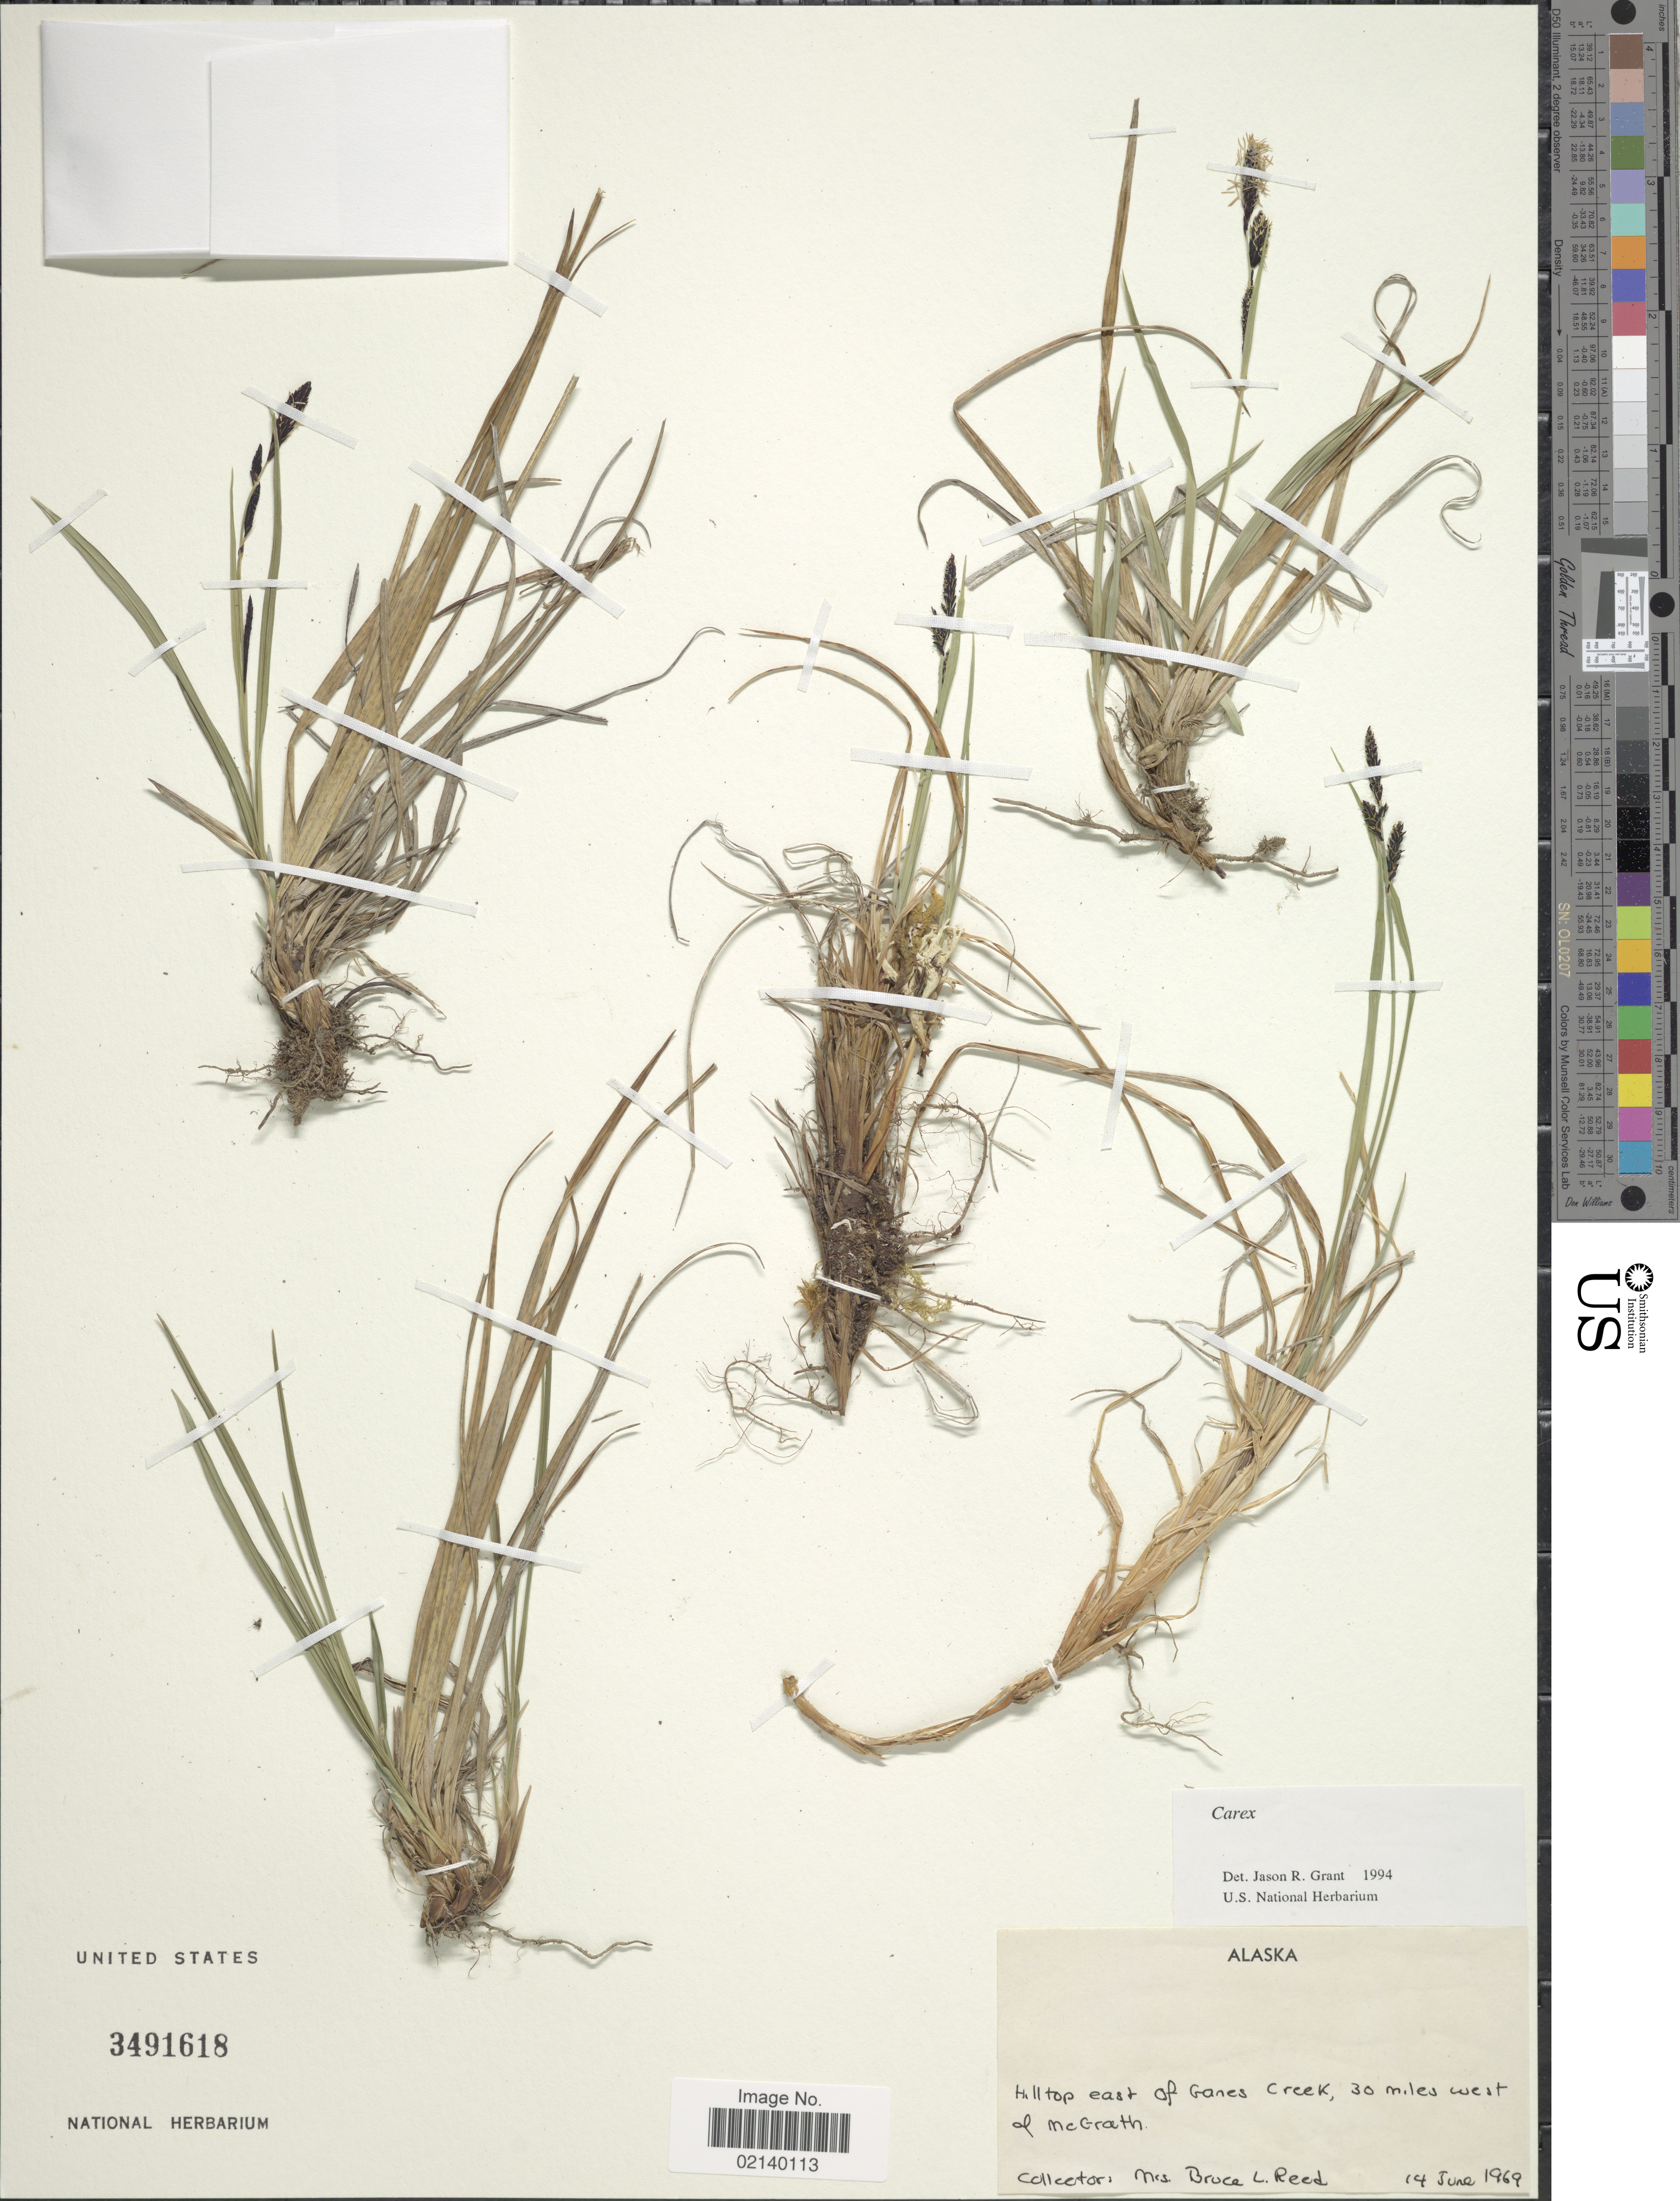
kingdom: Plantae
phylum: Tracheophyta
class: Liliopsida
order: Poales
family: Cyperaceae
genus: Carex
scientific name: Carex sp.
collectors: B. Reed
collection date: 1969-06-14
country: United States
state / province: Alaska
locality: Hilltop east of Ganes Creek, 30 miles west of McGrath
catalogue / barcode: US 3491618